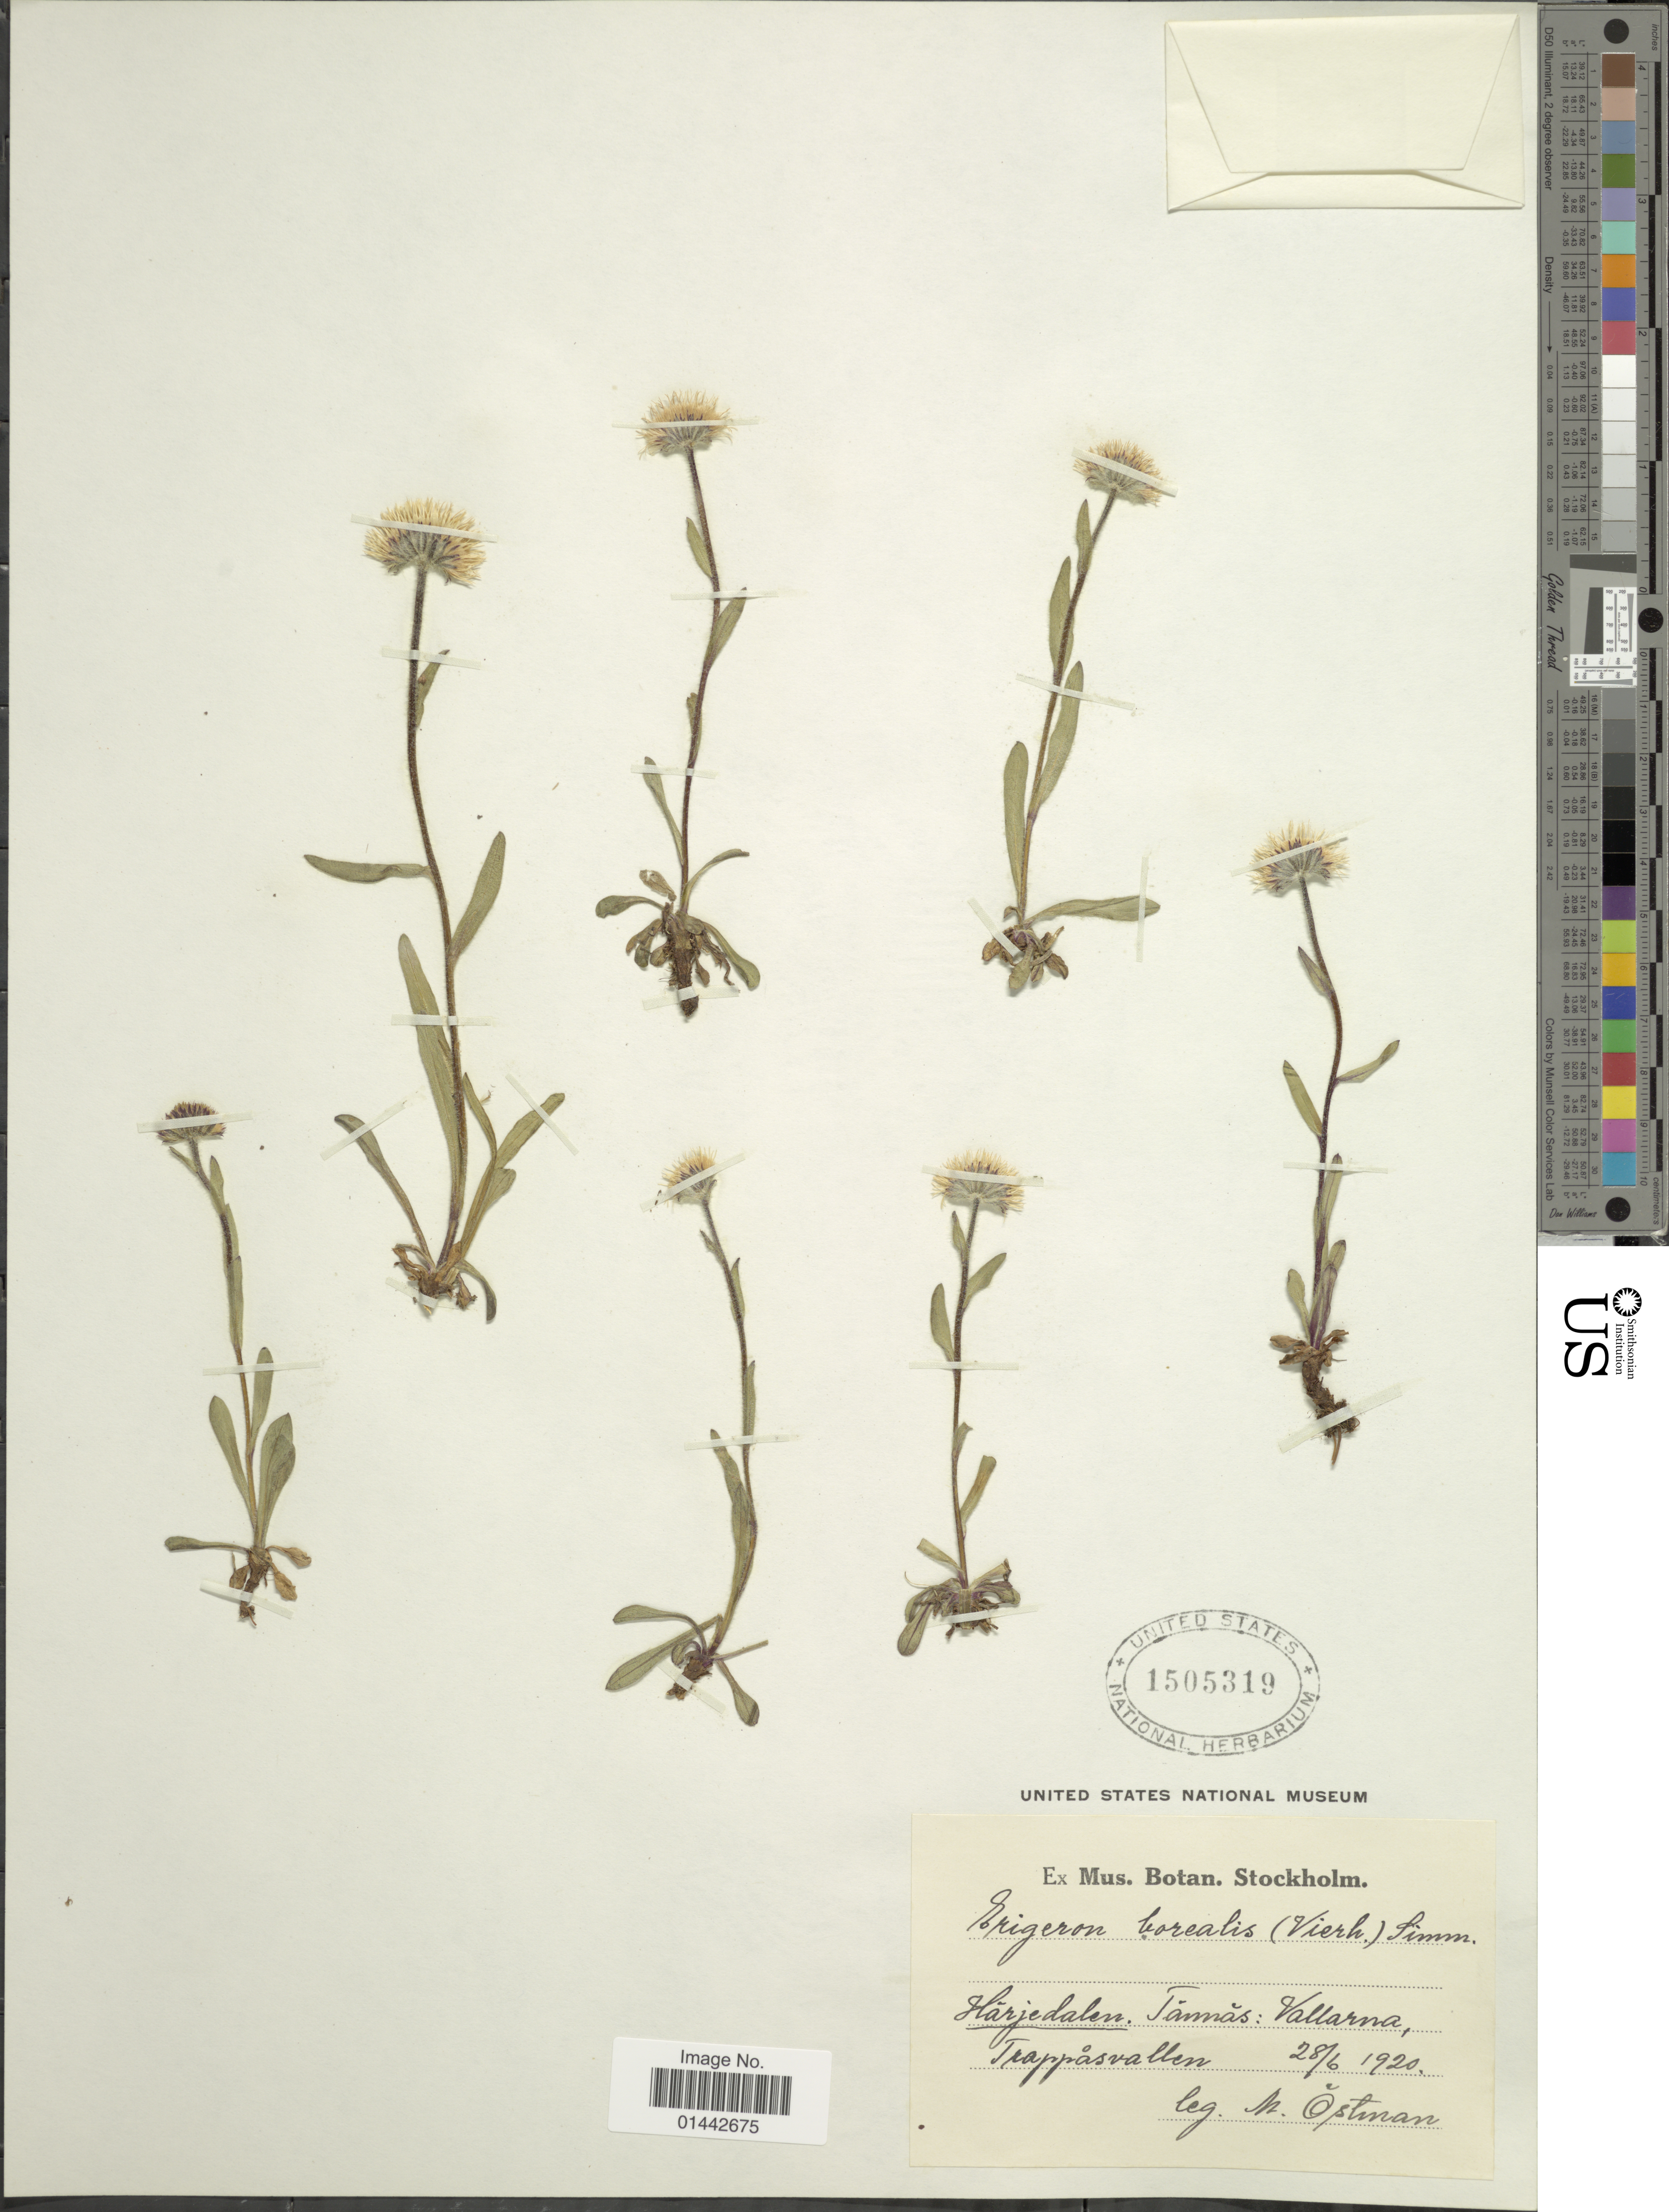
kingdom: Plantae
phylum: Tracheophyta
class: Magnoliopsida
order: Asterales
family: Asteraceae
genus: Erigeron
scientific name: Erigeron borealis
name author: (Vierh.) Simmons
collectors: M. Ostman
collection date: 1920-06-28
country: Sweden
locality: Harjdalen, Tannas: Vallarama, Trappasvallen.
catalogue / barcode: US 1505319